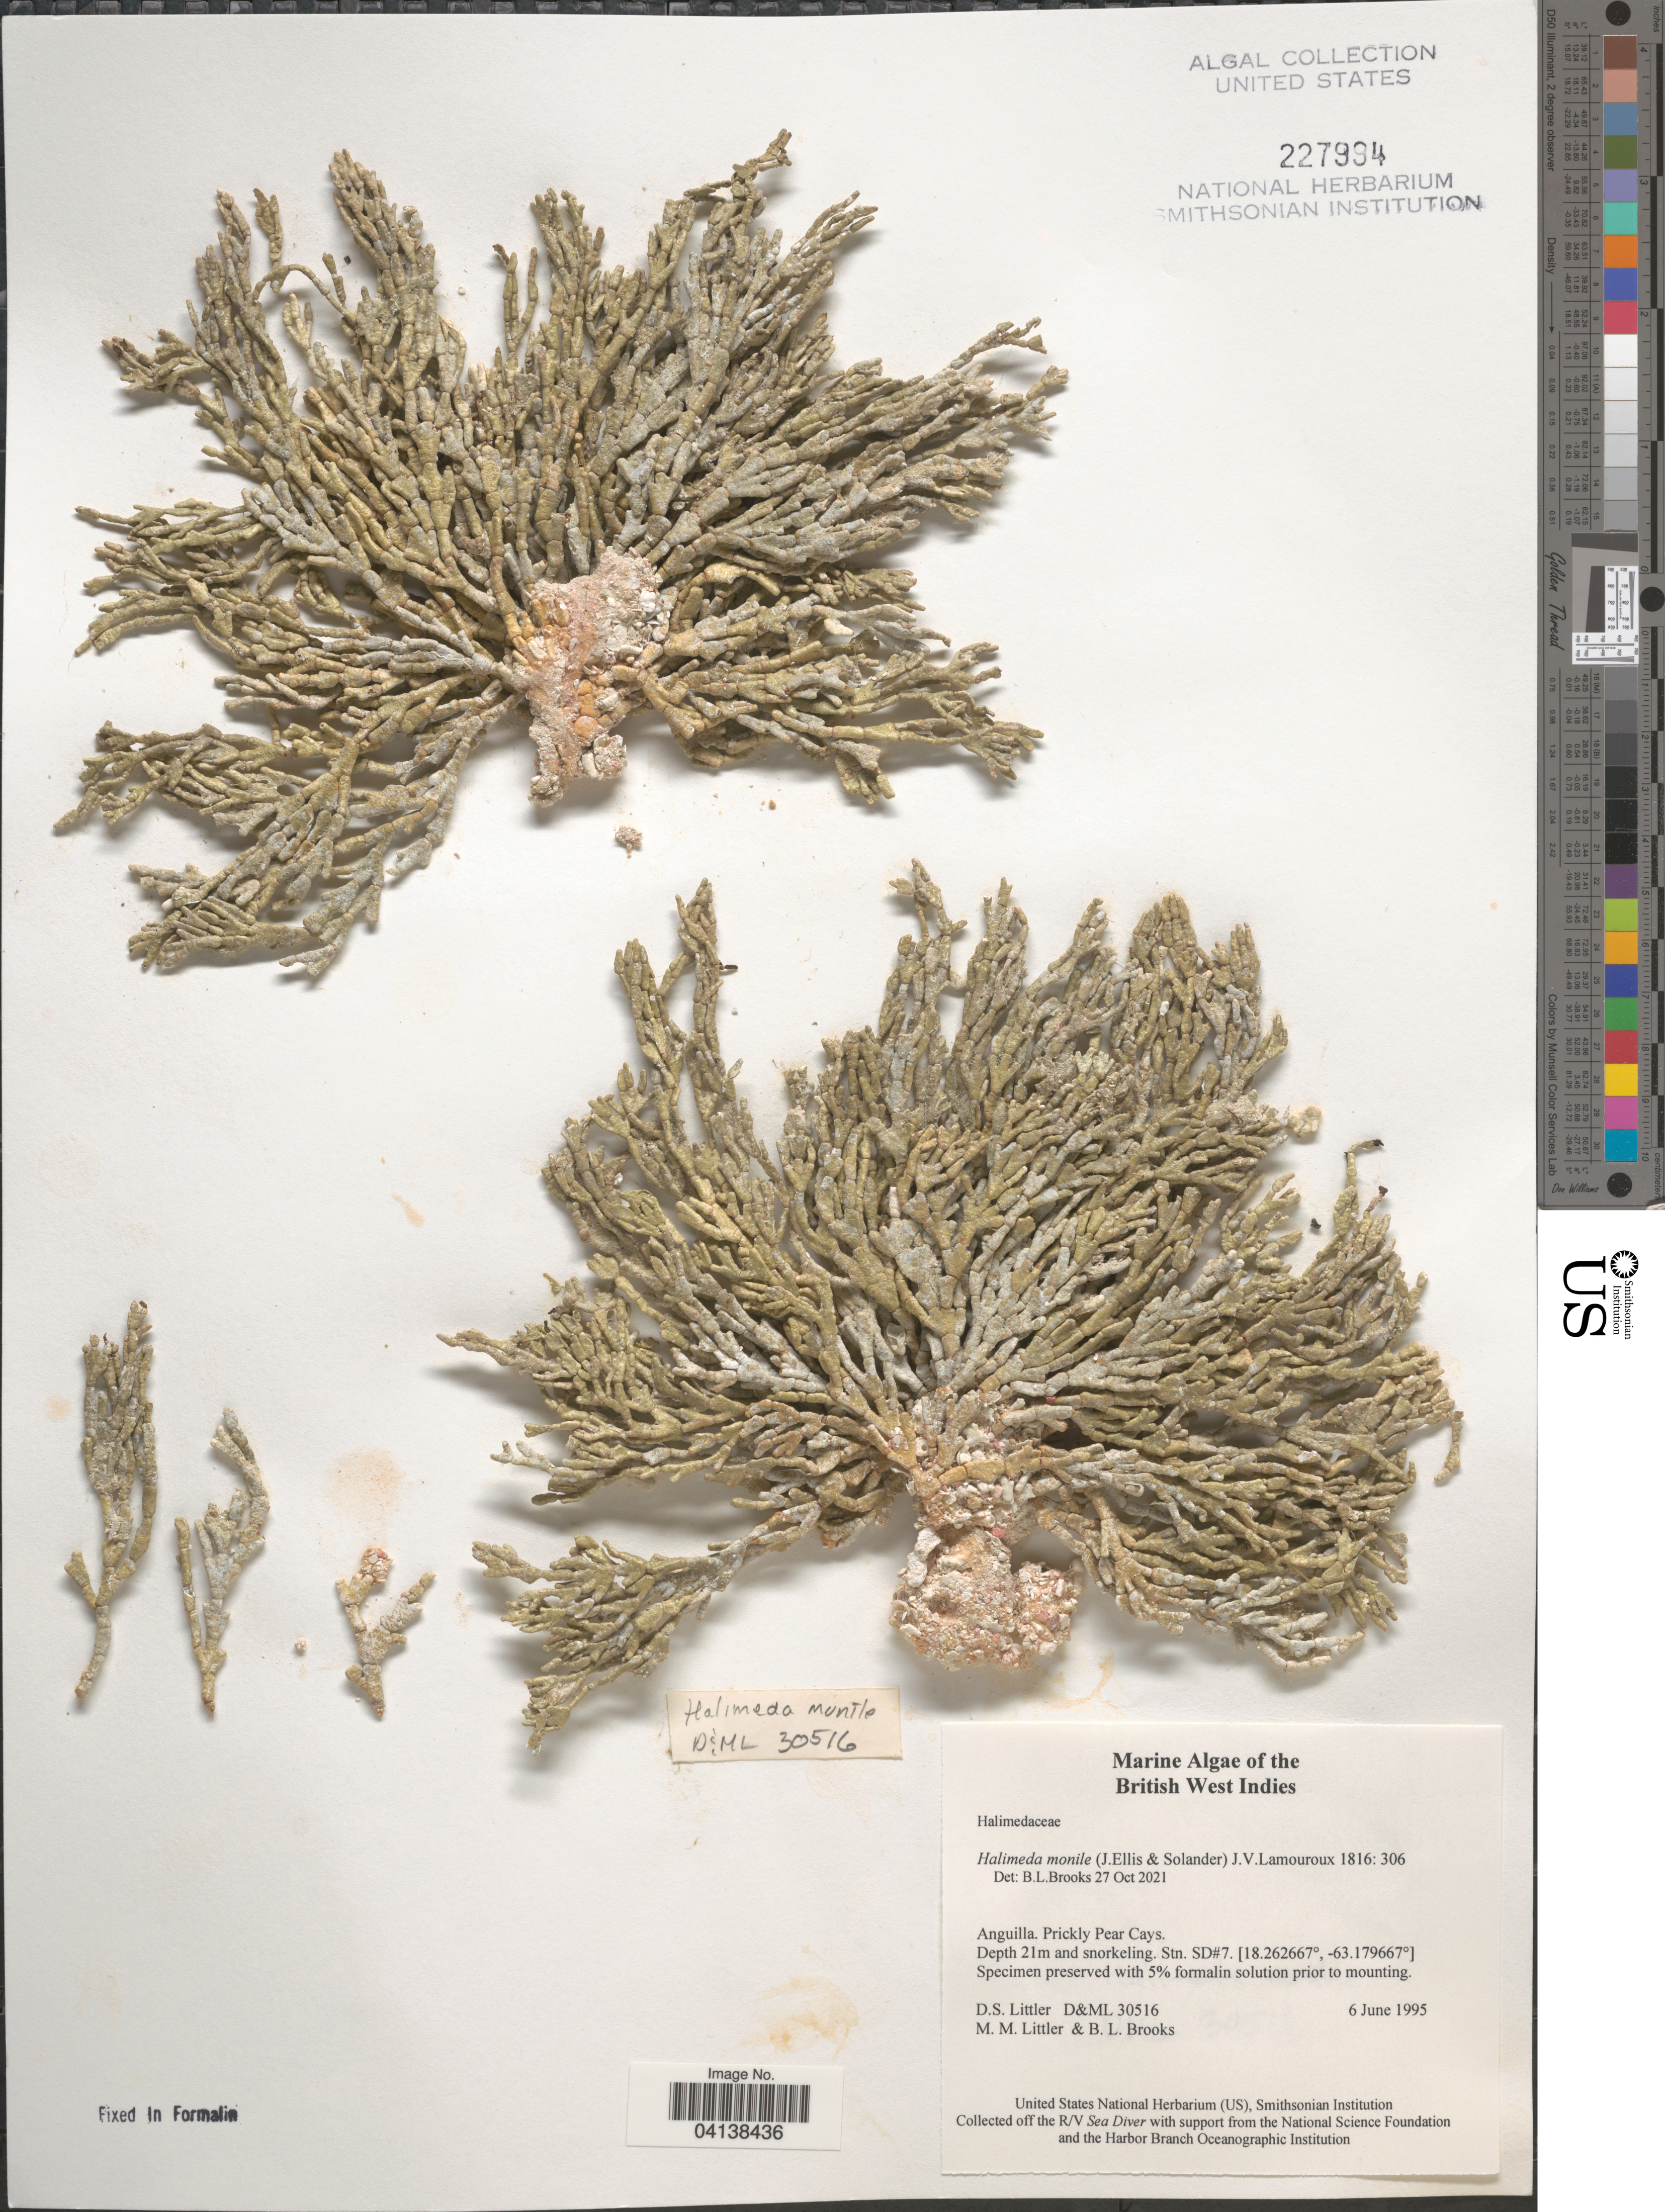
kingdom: Plantae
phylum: Chlorophyta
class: Ulvophyceae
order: Bryopsidales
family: Halimedaceae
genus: Halimeda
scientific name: Halimeda monile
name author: (J. Ellis & Sol.) J.V.Lamouroux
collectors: D. S. Littler & B. Brooks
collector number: D&ML 30516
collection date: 1995-06-06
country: Anguilla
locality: British West Indies. Prickly Pear Cays. Stn. SD#7.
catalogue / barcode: US 227994